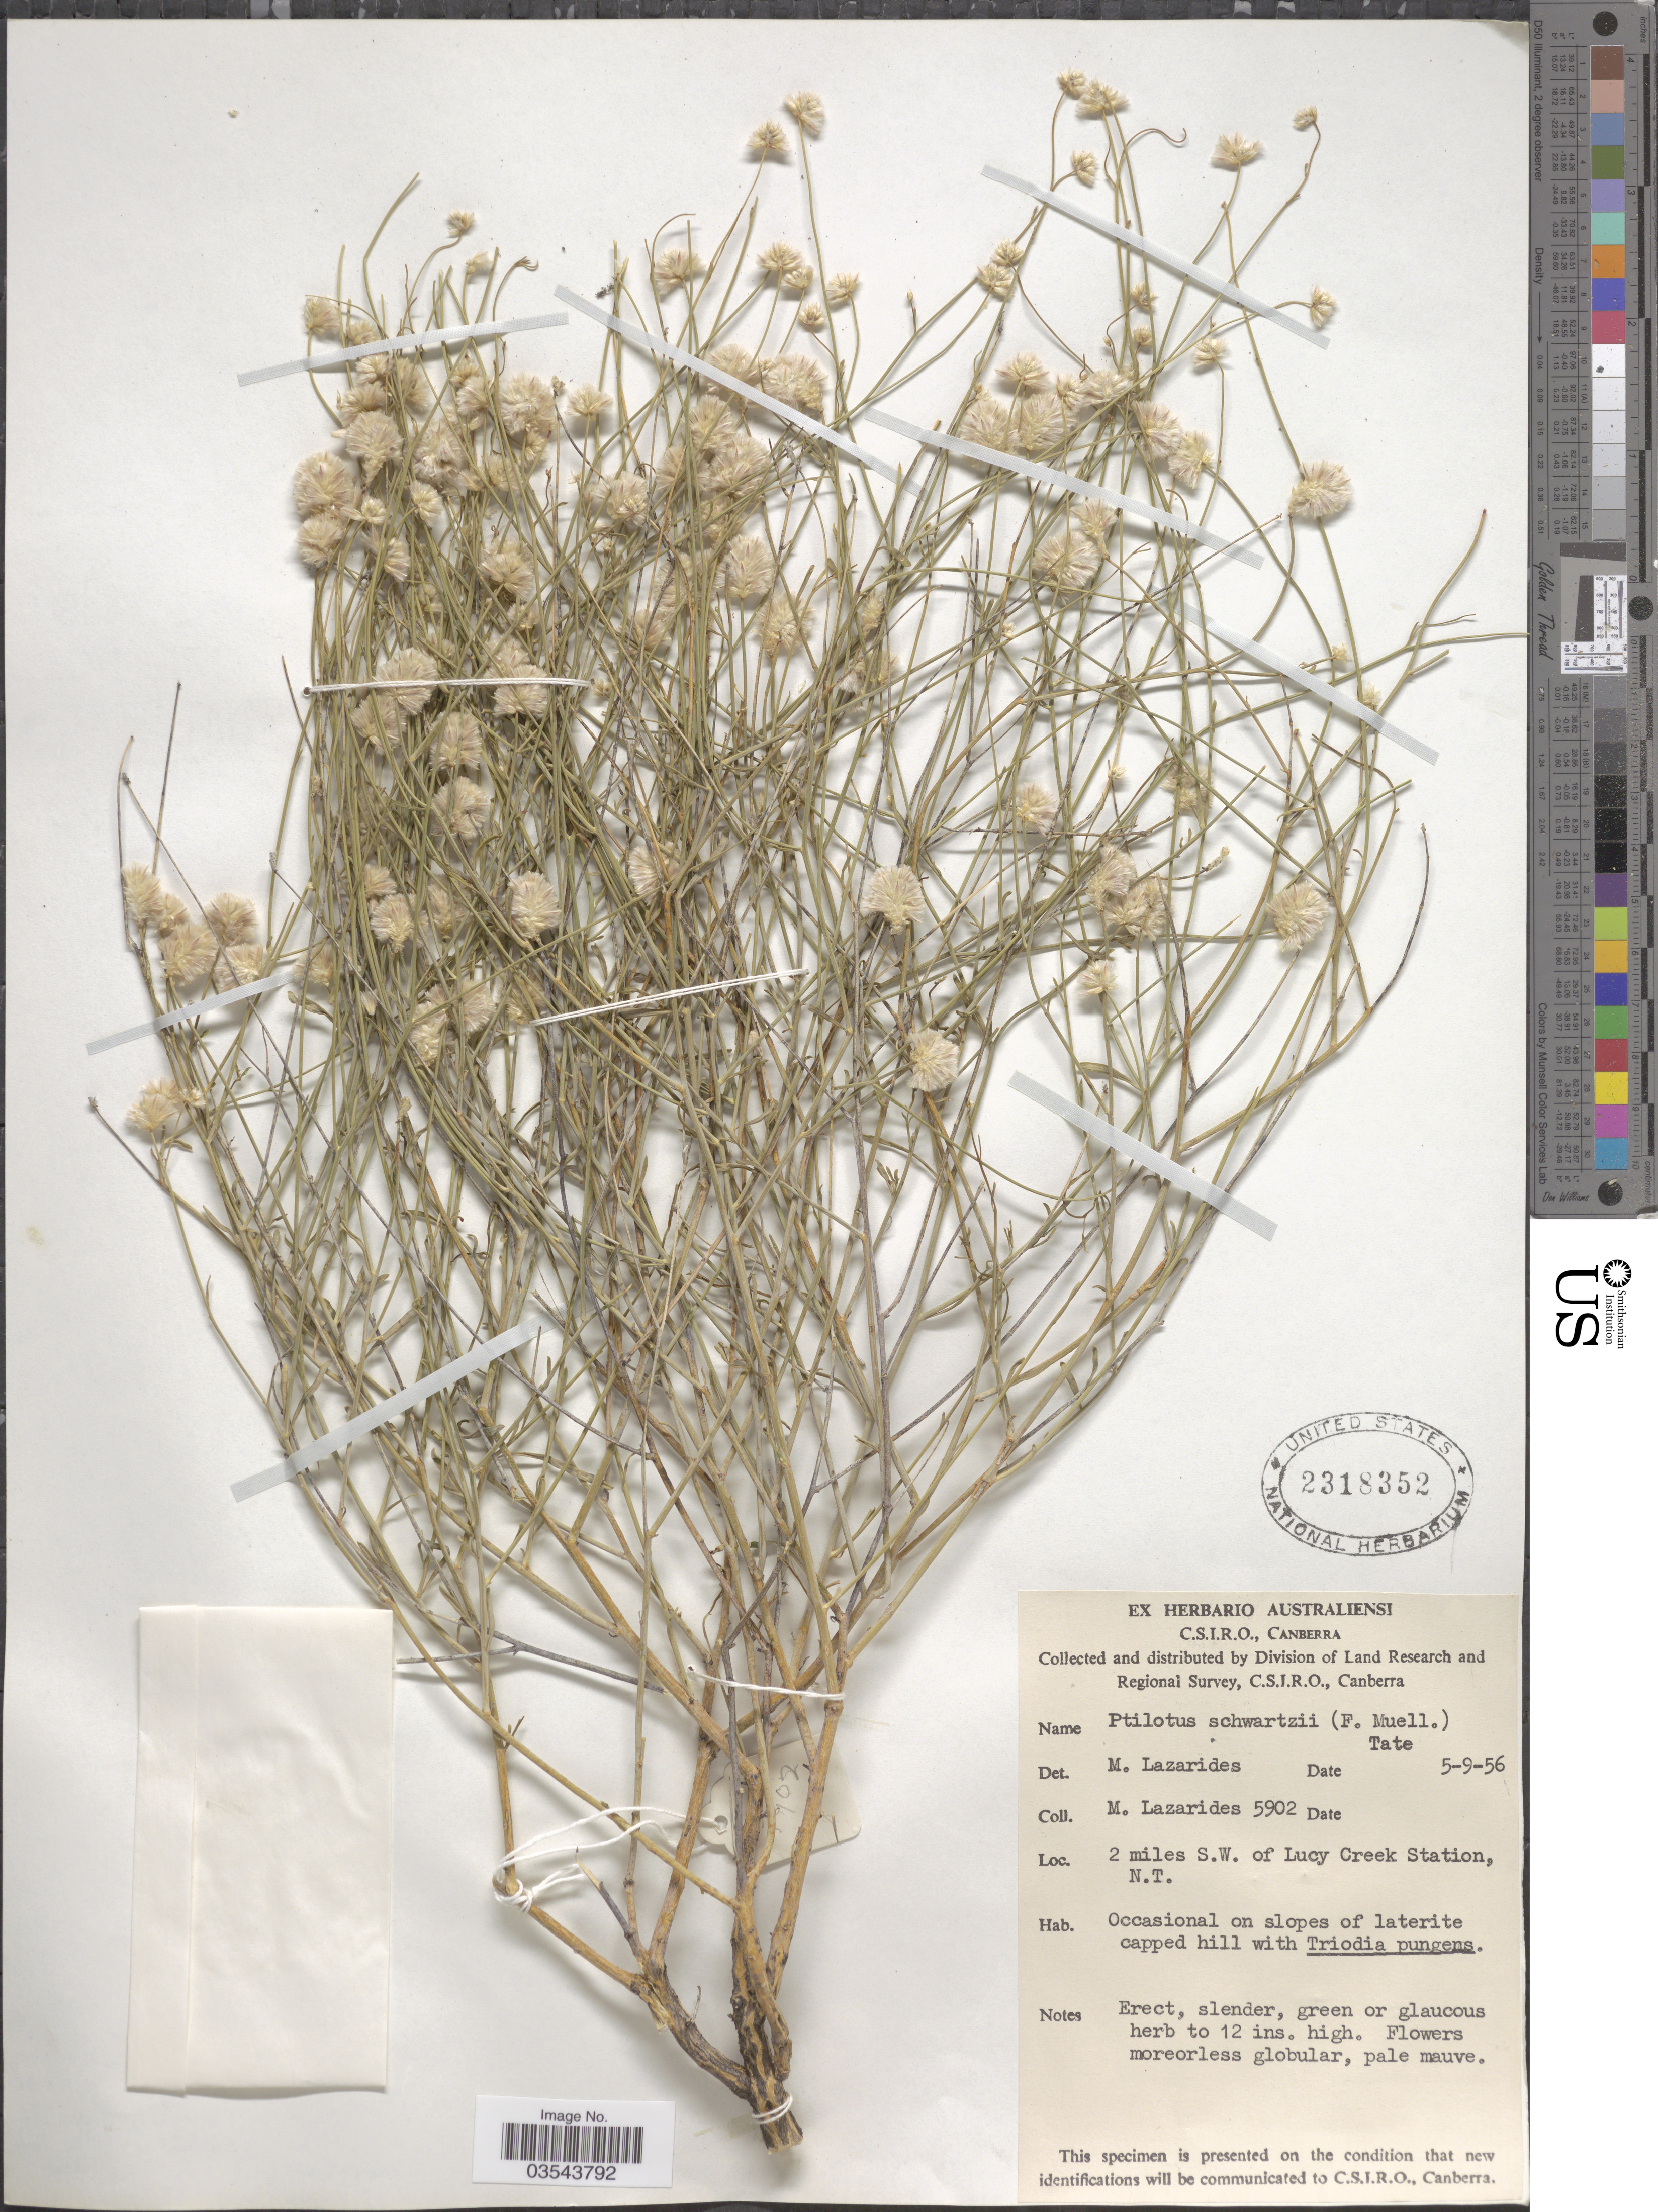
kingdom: Plantae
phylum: Tracheophyta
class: Magnoliopsida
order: Caryophyllales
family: Amaranthaceae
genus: Ptilotus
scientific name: Ptilotus schwartzii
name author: (F. Muell.) Tate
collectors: M. Lazarides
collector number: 5902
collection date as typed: Transcribed d/m/y: 5/9/56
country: Australia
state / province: Northern Territory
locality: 2 miles S.W. of Lucy Creek Station.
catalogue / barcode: US 2318352